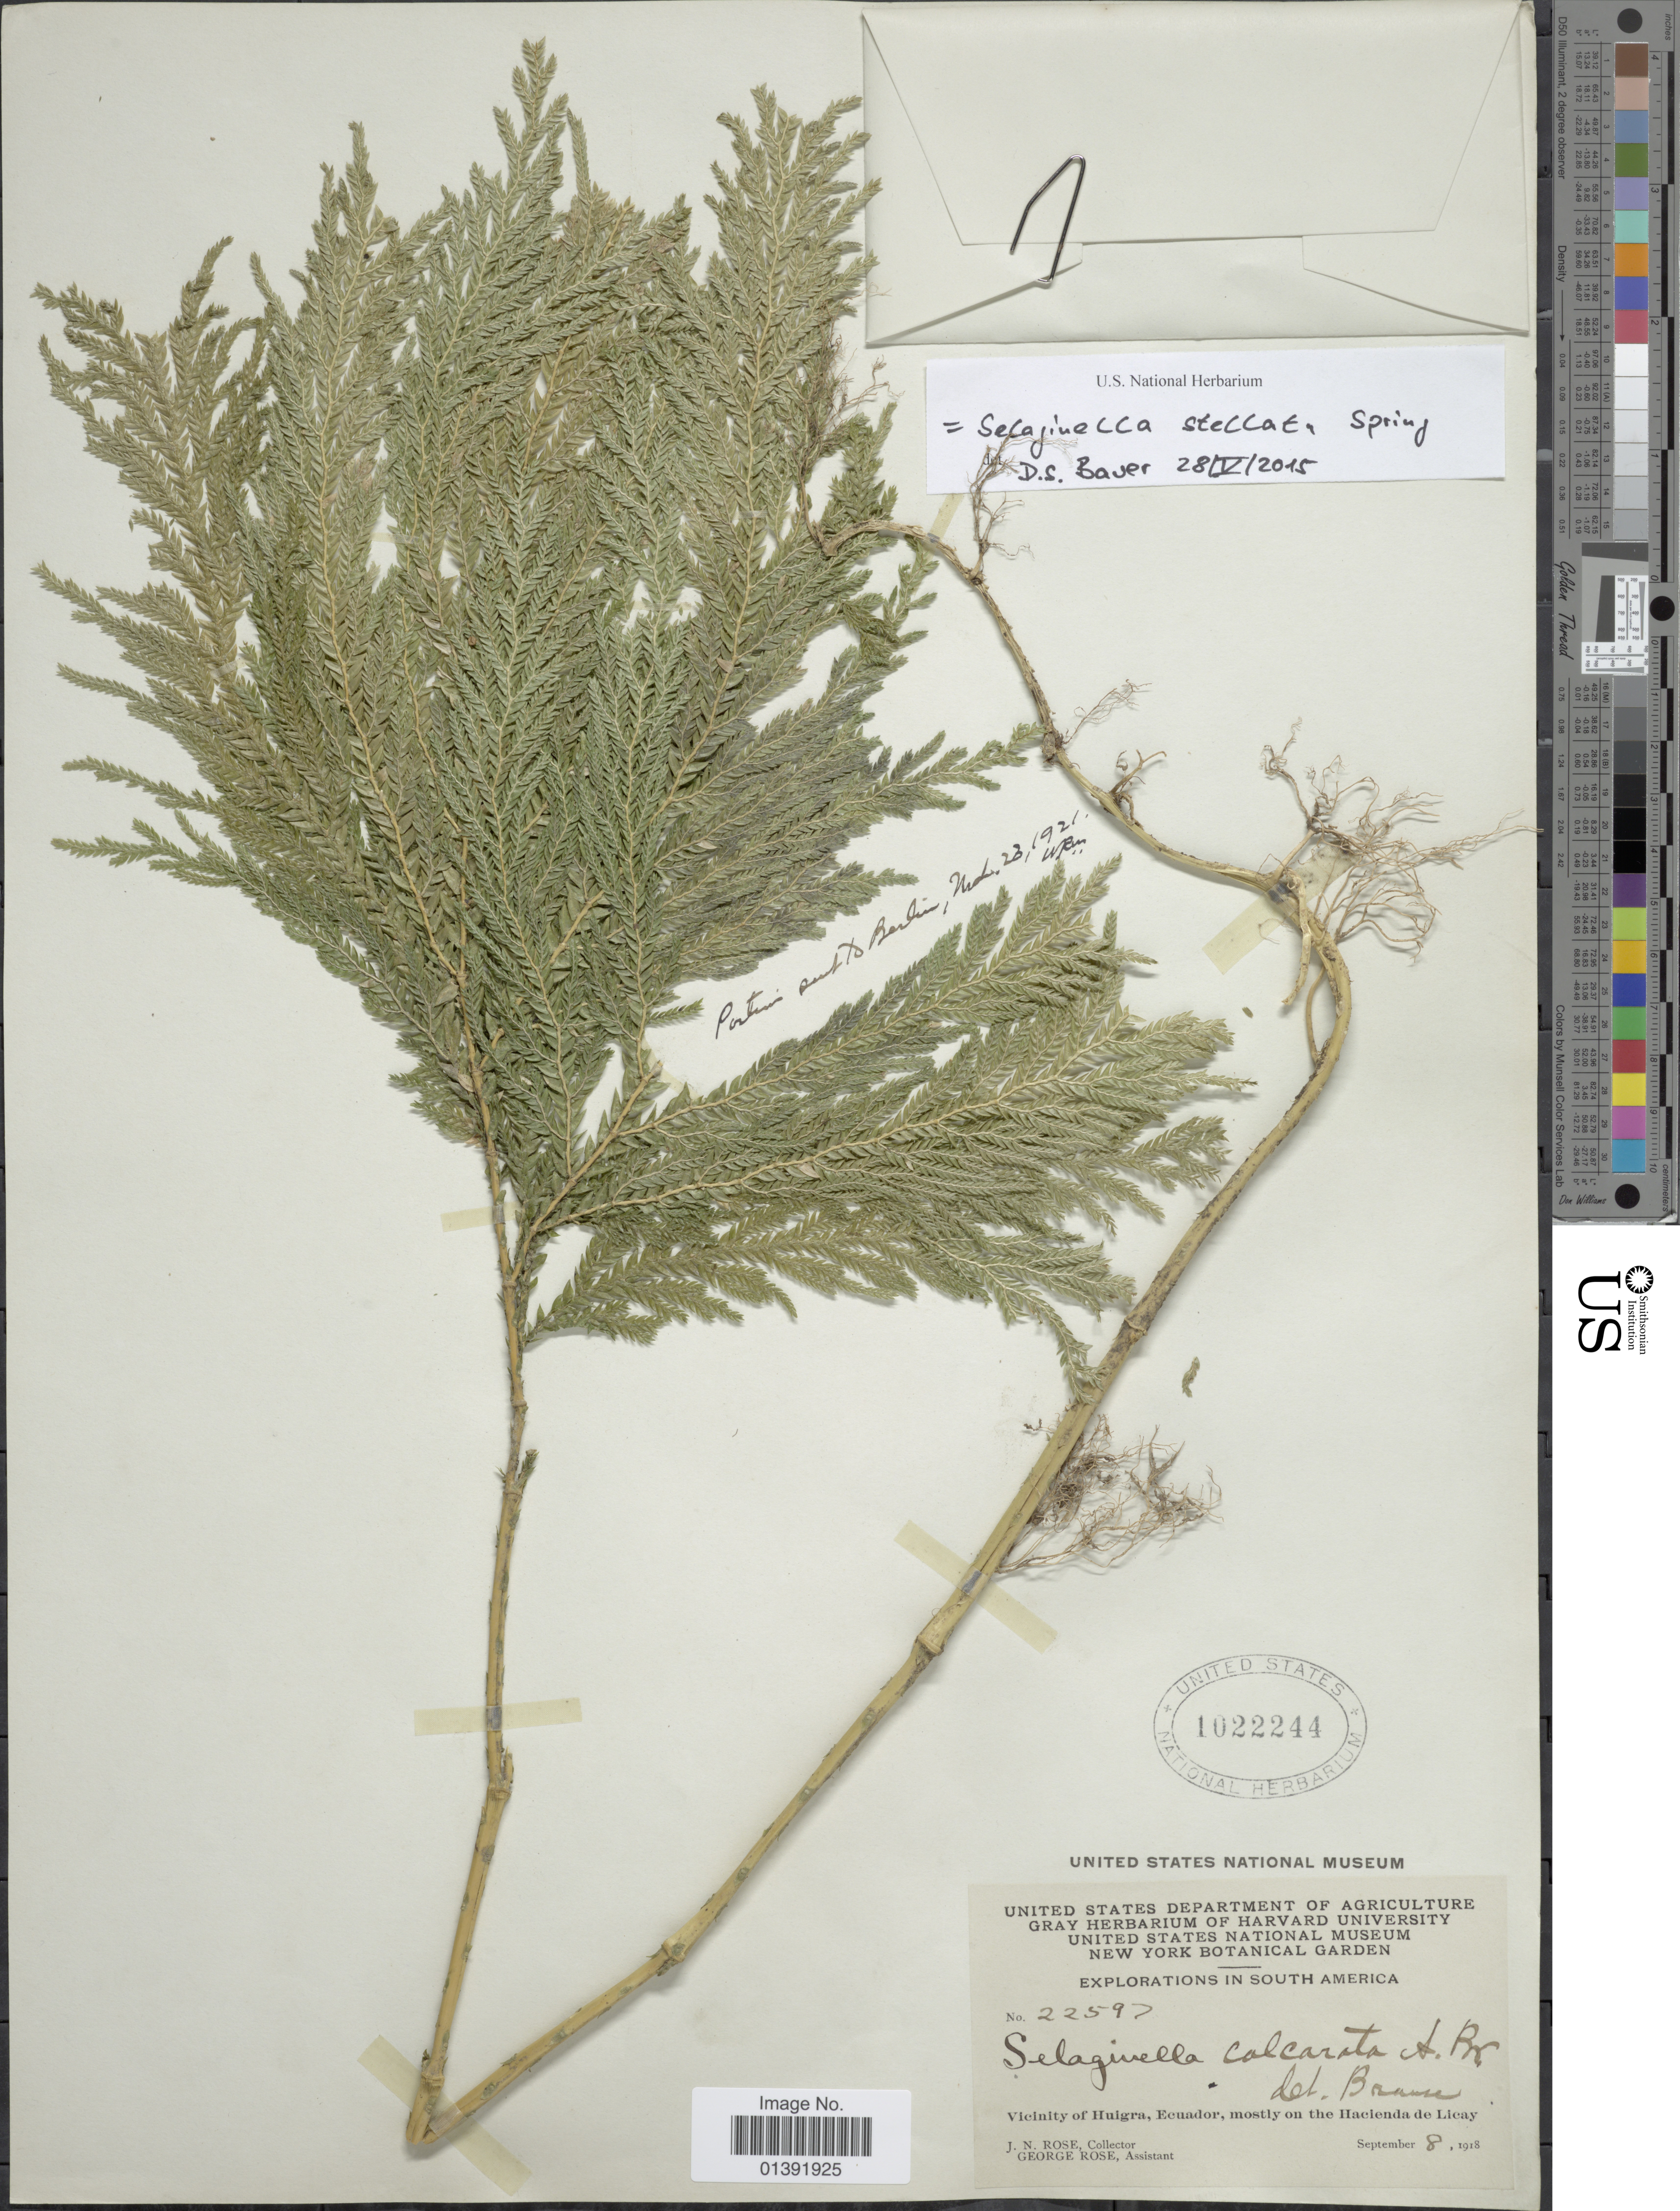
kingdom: Plantae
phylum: Tracheophyta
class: Lycopodiopsida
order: Selaginellales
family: Selaginellaceae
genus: Selaginella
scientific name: Selaginella stellata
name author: Spring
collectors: J. N. Rose & G. Rose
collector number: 22597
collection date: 1918-09-08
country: Ecuador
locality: Vicinity of Huigra, mostly on the Hacienda de Licay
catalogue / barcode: US 1022244